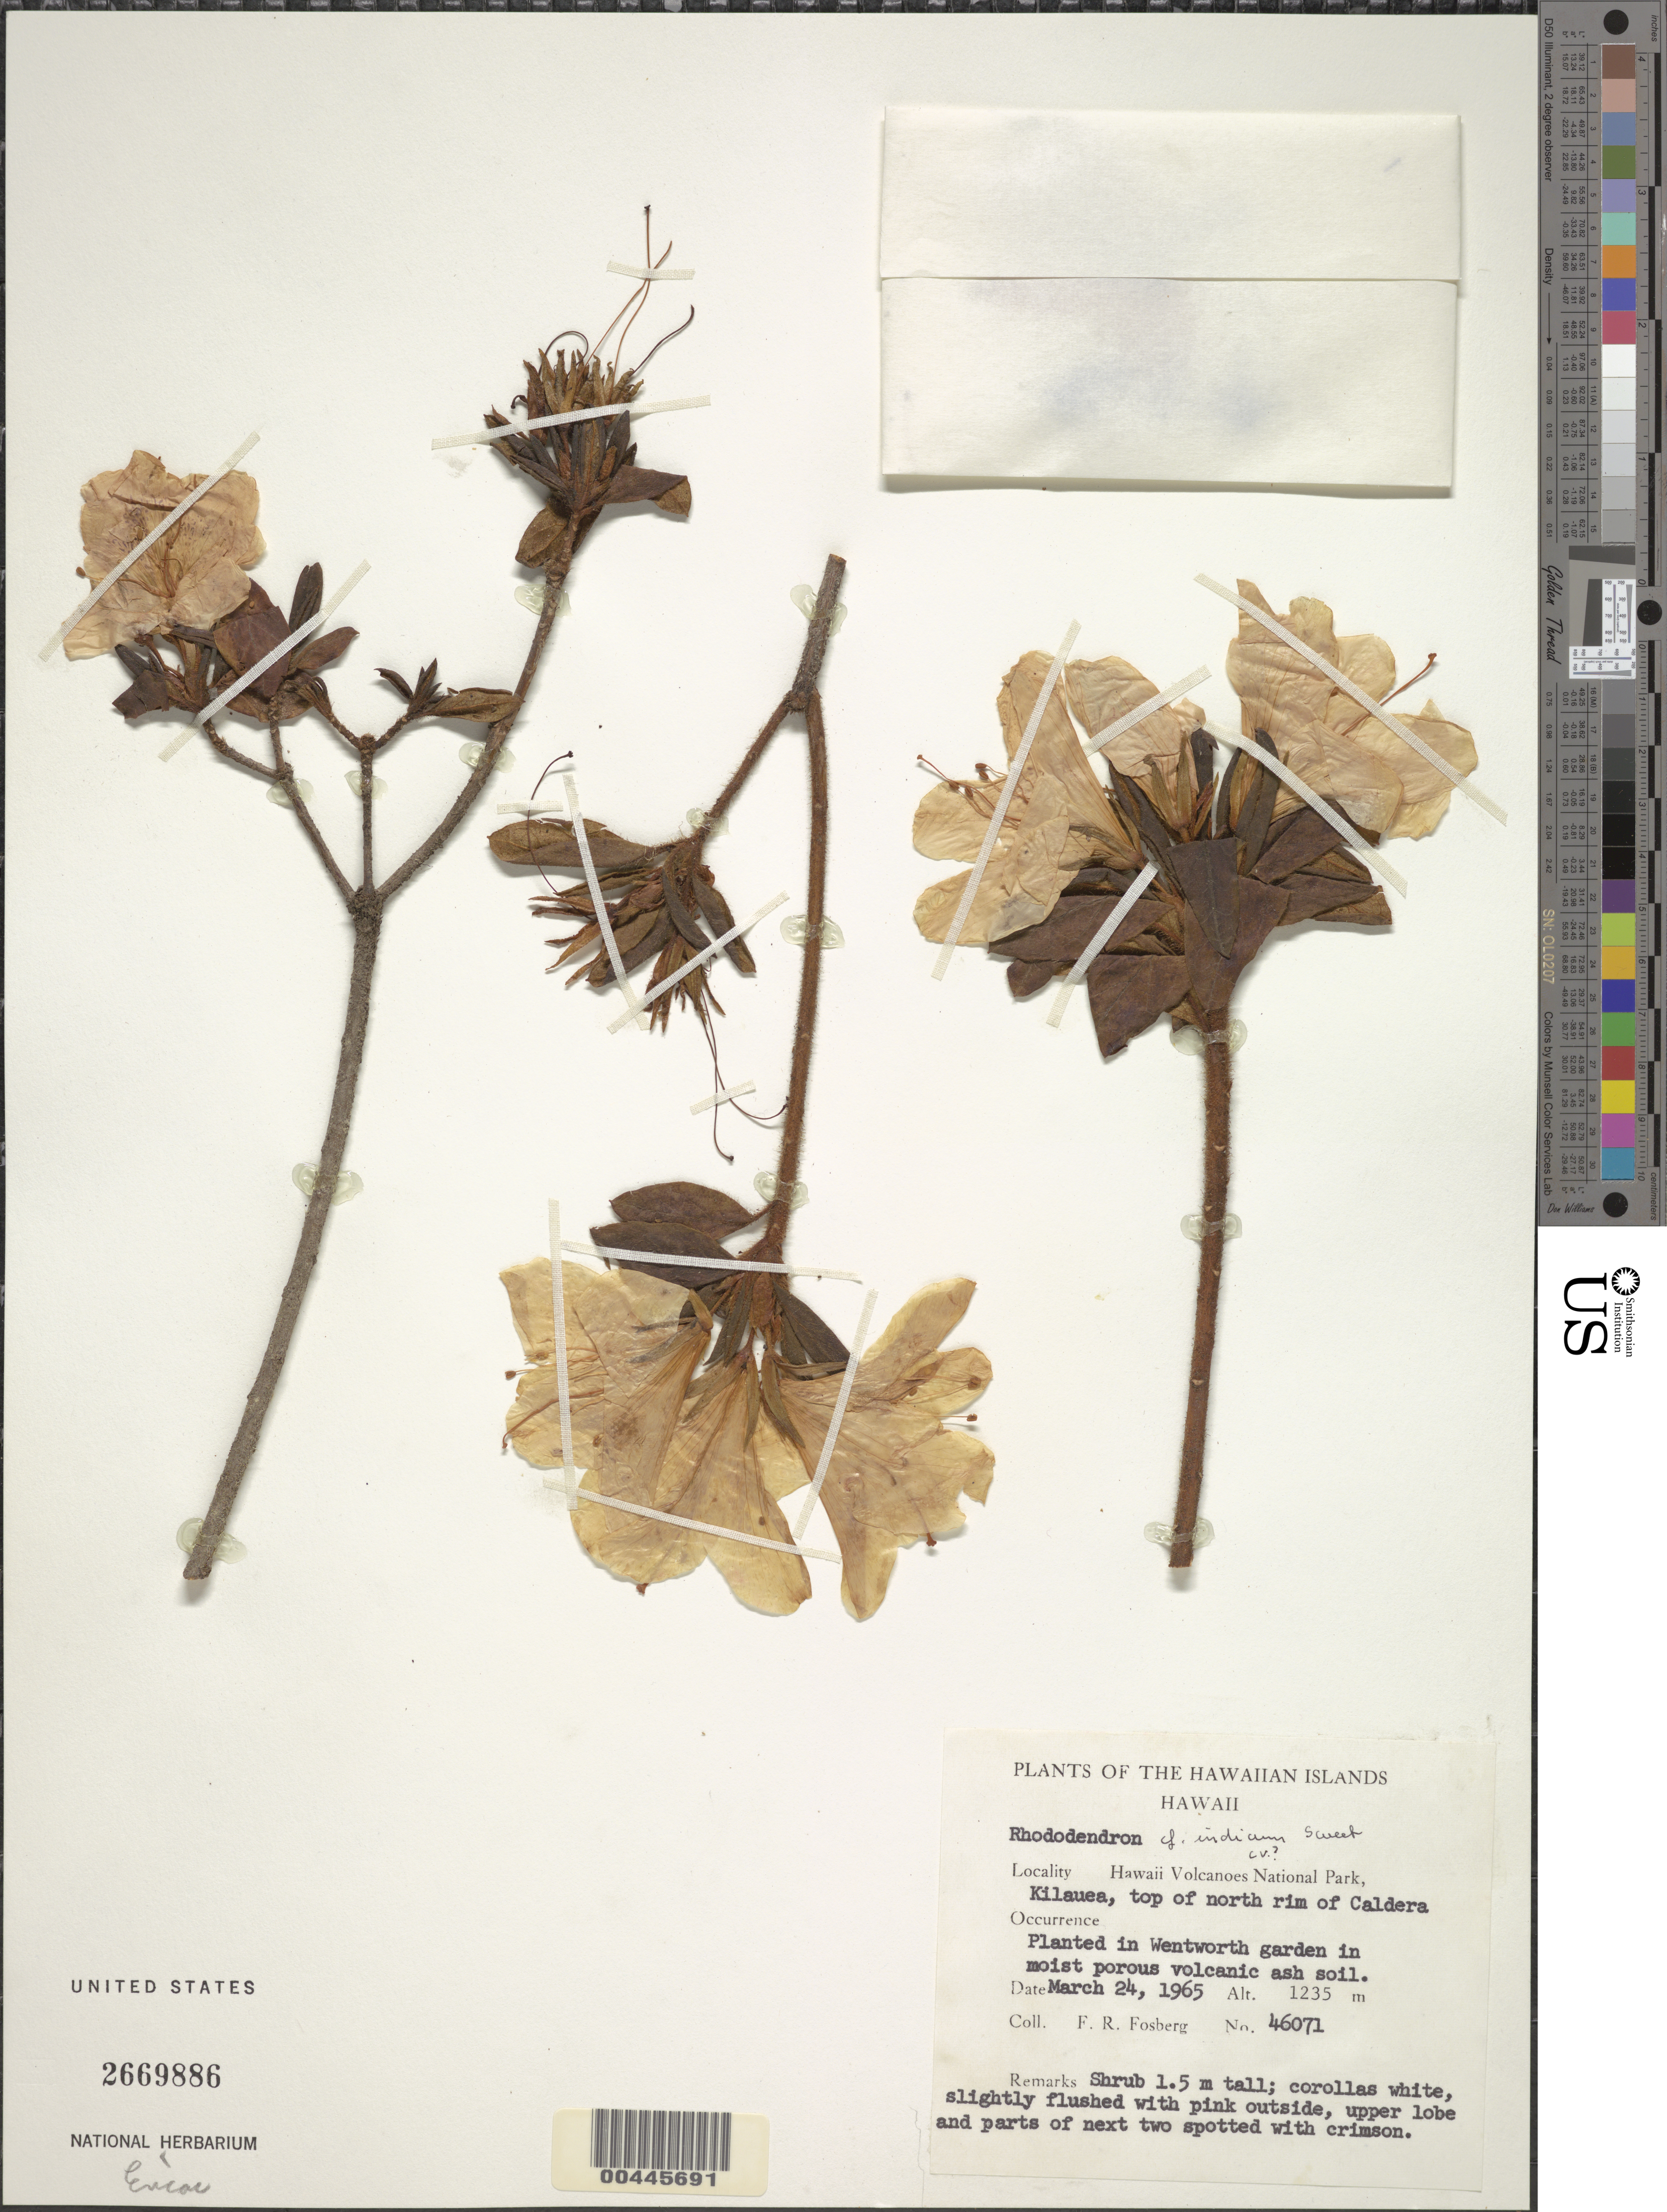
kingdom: Plantae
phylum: Tracheophyta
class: Magnoliopsida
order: Ericales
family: Ericaceae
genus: Rhododendron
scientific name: Rhododendron indicum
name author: (L.) Sweet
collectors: F. R. Fosberg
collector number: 46071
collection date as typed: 24 Mar 1965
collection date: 1965-03-24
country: United States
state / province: Hawaii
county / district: Hawaii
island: Hawaii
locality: Hawaii Volcanoes National Park, Kilauea, top of N rim of Caldera, in Wentworth garden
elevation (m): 1235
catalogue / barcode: US 2669886